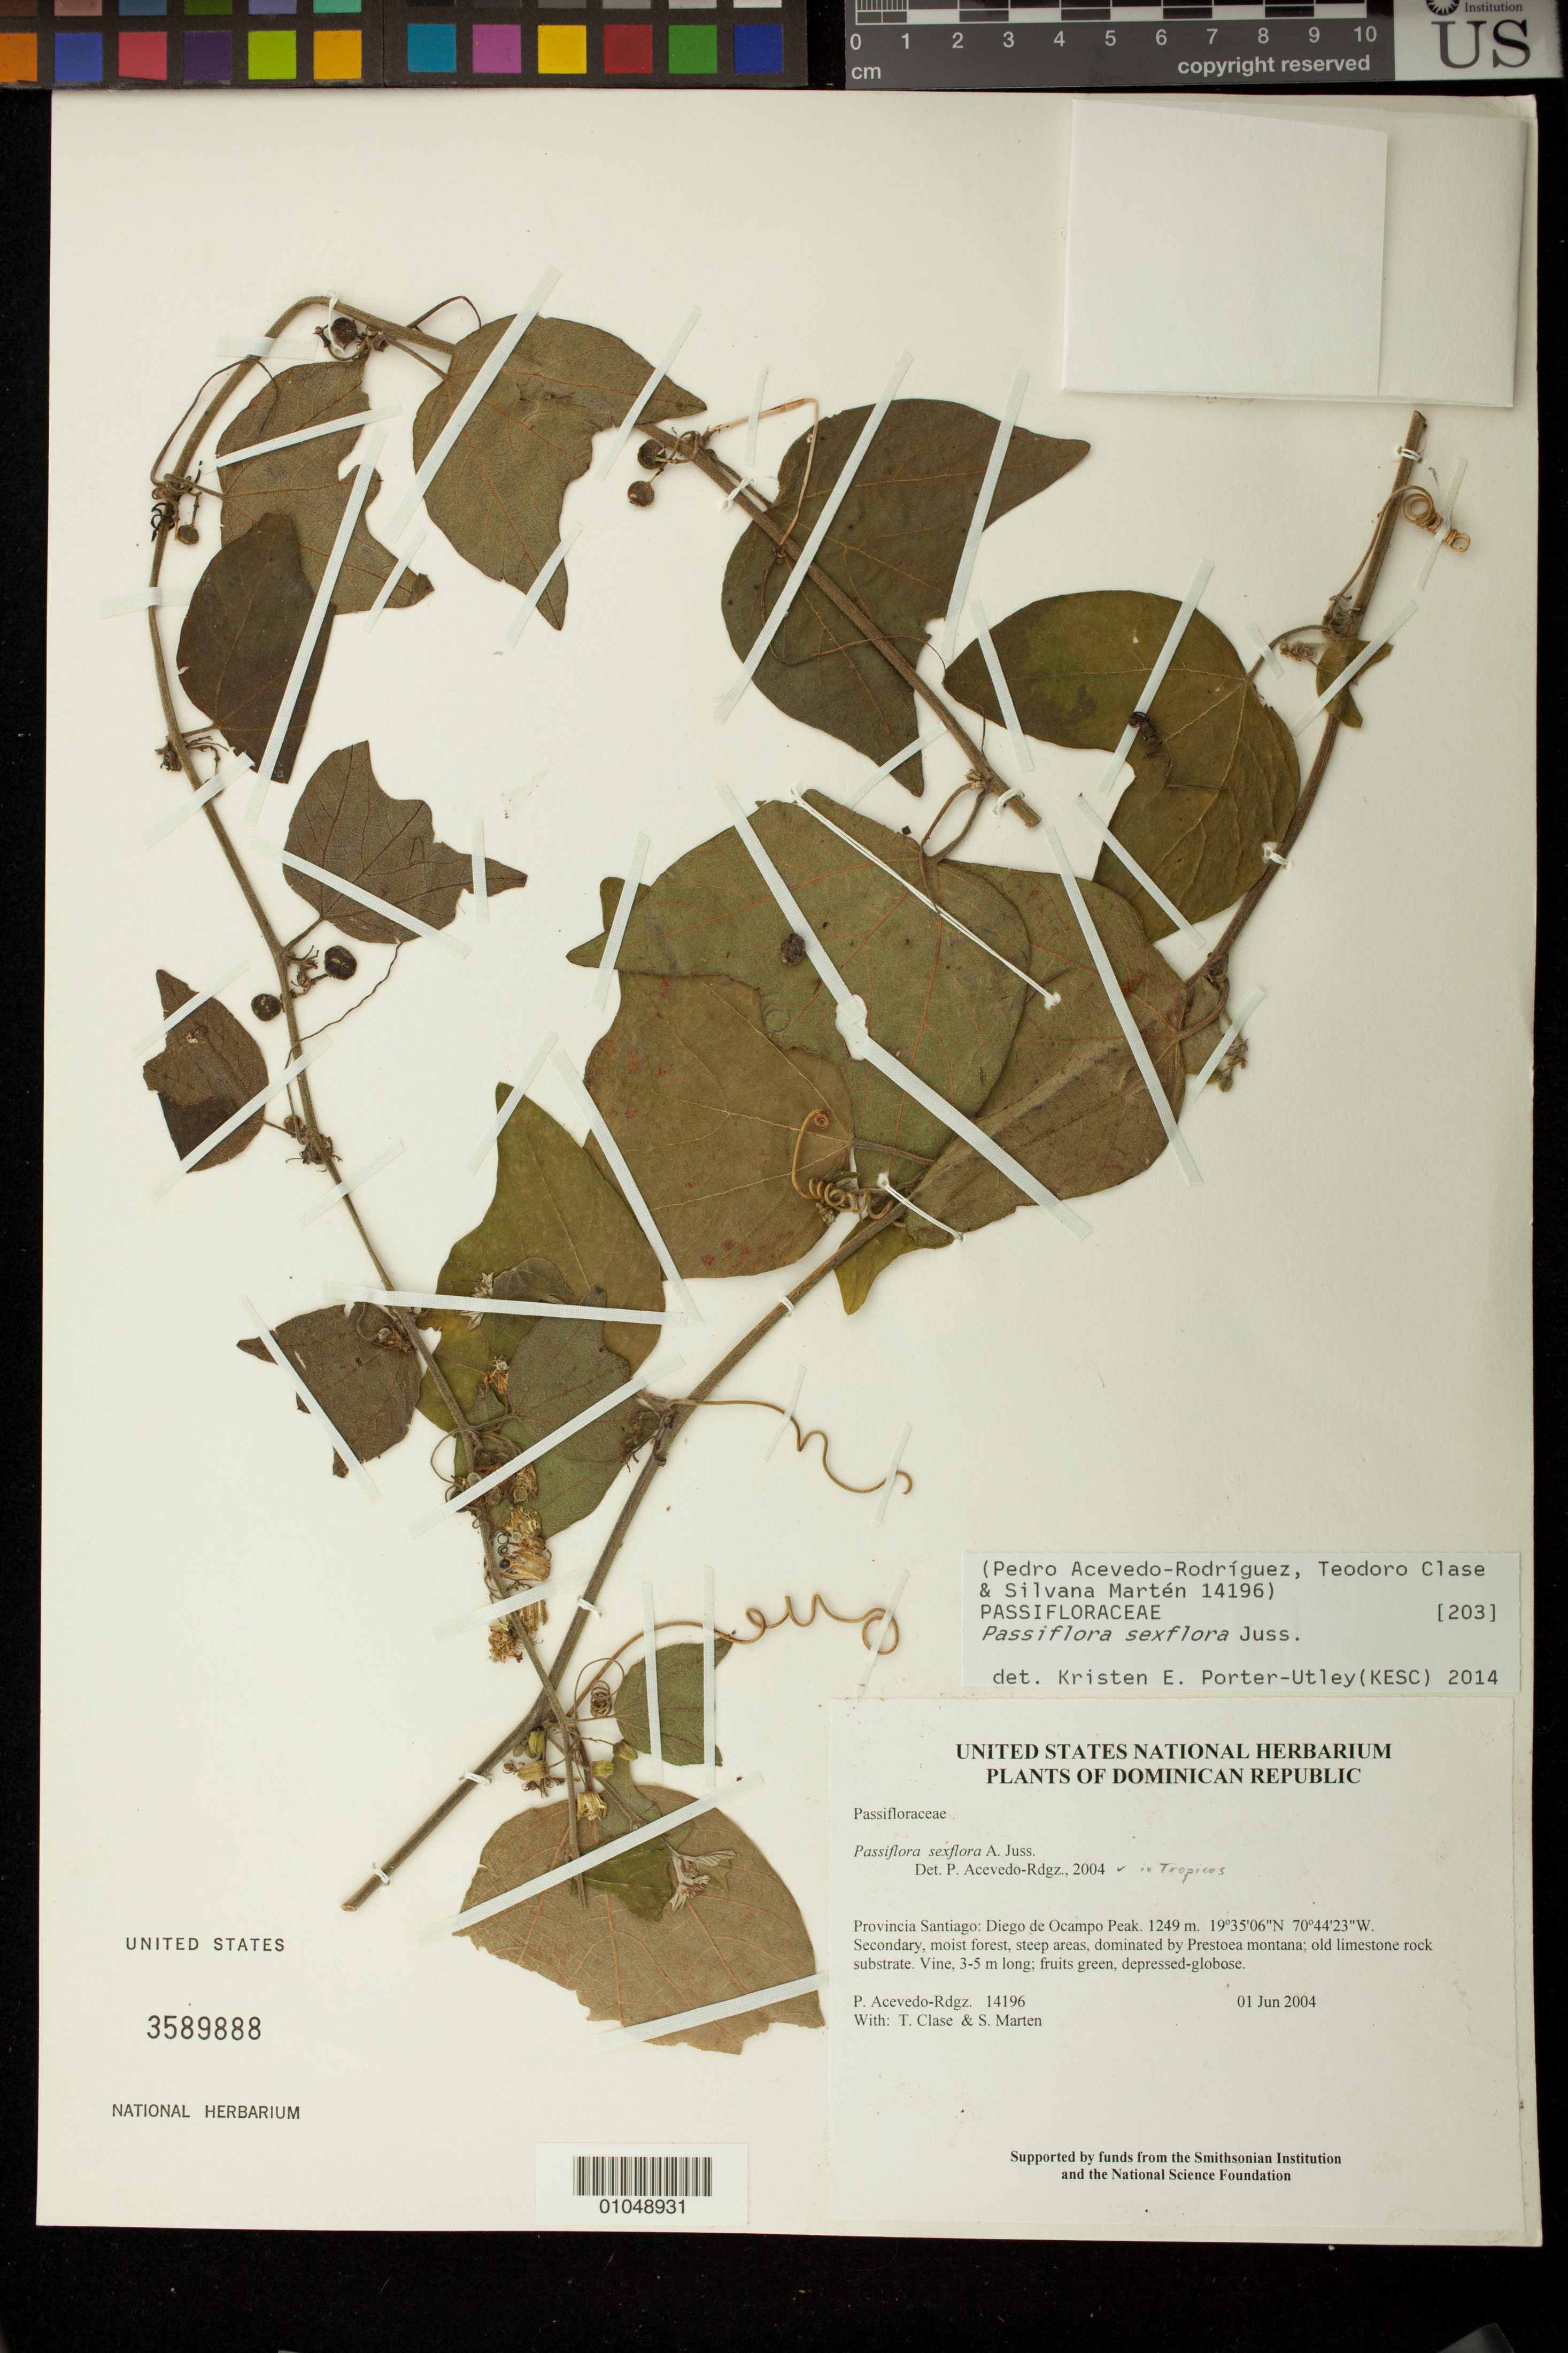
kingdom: Plantae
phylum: Tracheophyta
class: Magnoliopsida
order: Malpighiales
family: Passifloraceae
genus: Passiflora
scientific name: Passiflora sexflora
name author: Juss.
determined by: Acevedo-Rodríguez, P., (BOT), Smithsonian Institution - National Museum of Natural History (UNITED STATES)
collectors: P. Acevedo-Rodr., T. Clase & S. Marten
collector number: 14196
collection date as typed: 01 Jun 2004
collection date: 2004-06-01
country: Dominican Republic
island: Hispaniola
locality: Provincia Santiago: Diego de Ocampo Peak.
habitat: Secondary, moist forest, steep areas, dominated by Prestoea montana; old limestone rock substrate.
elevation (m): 1249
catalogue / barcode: US 3589888